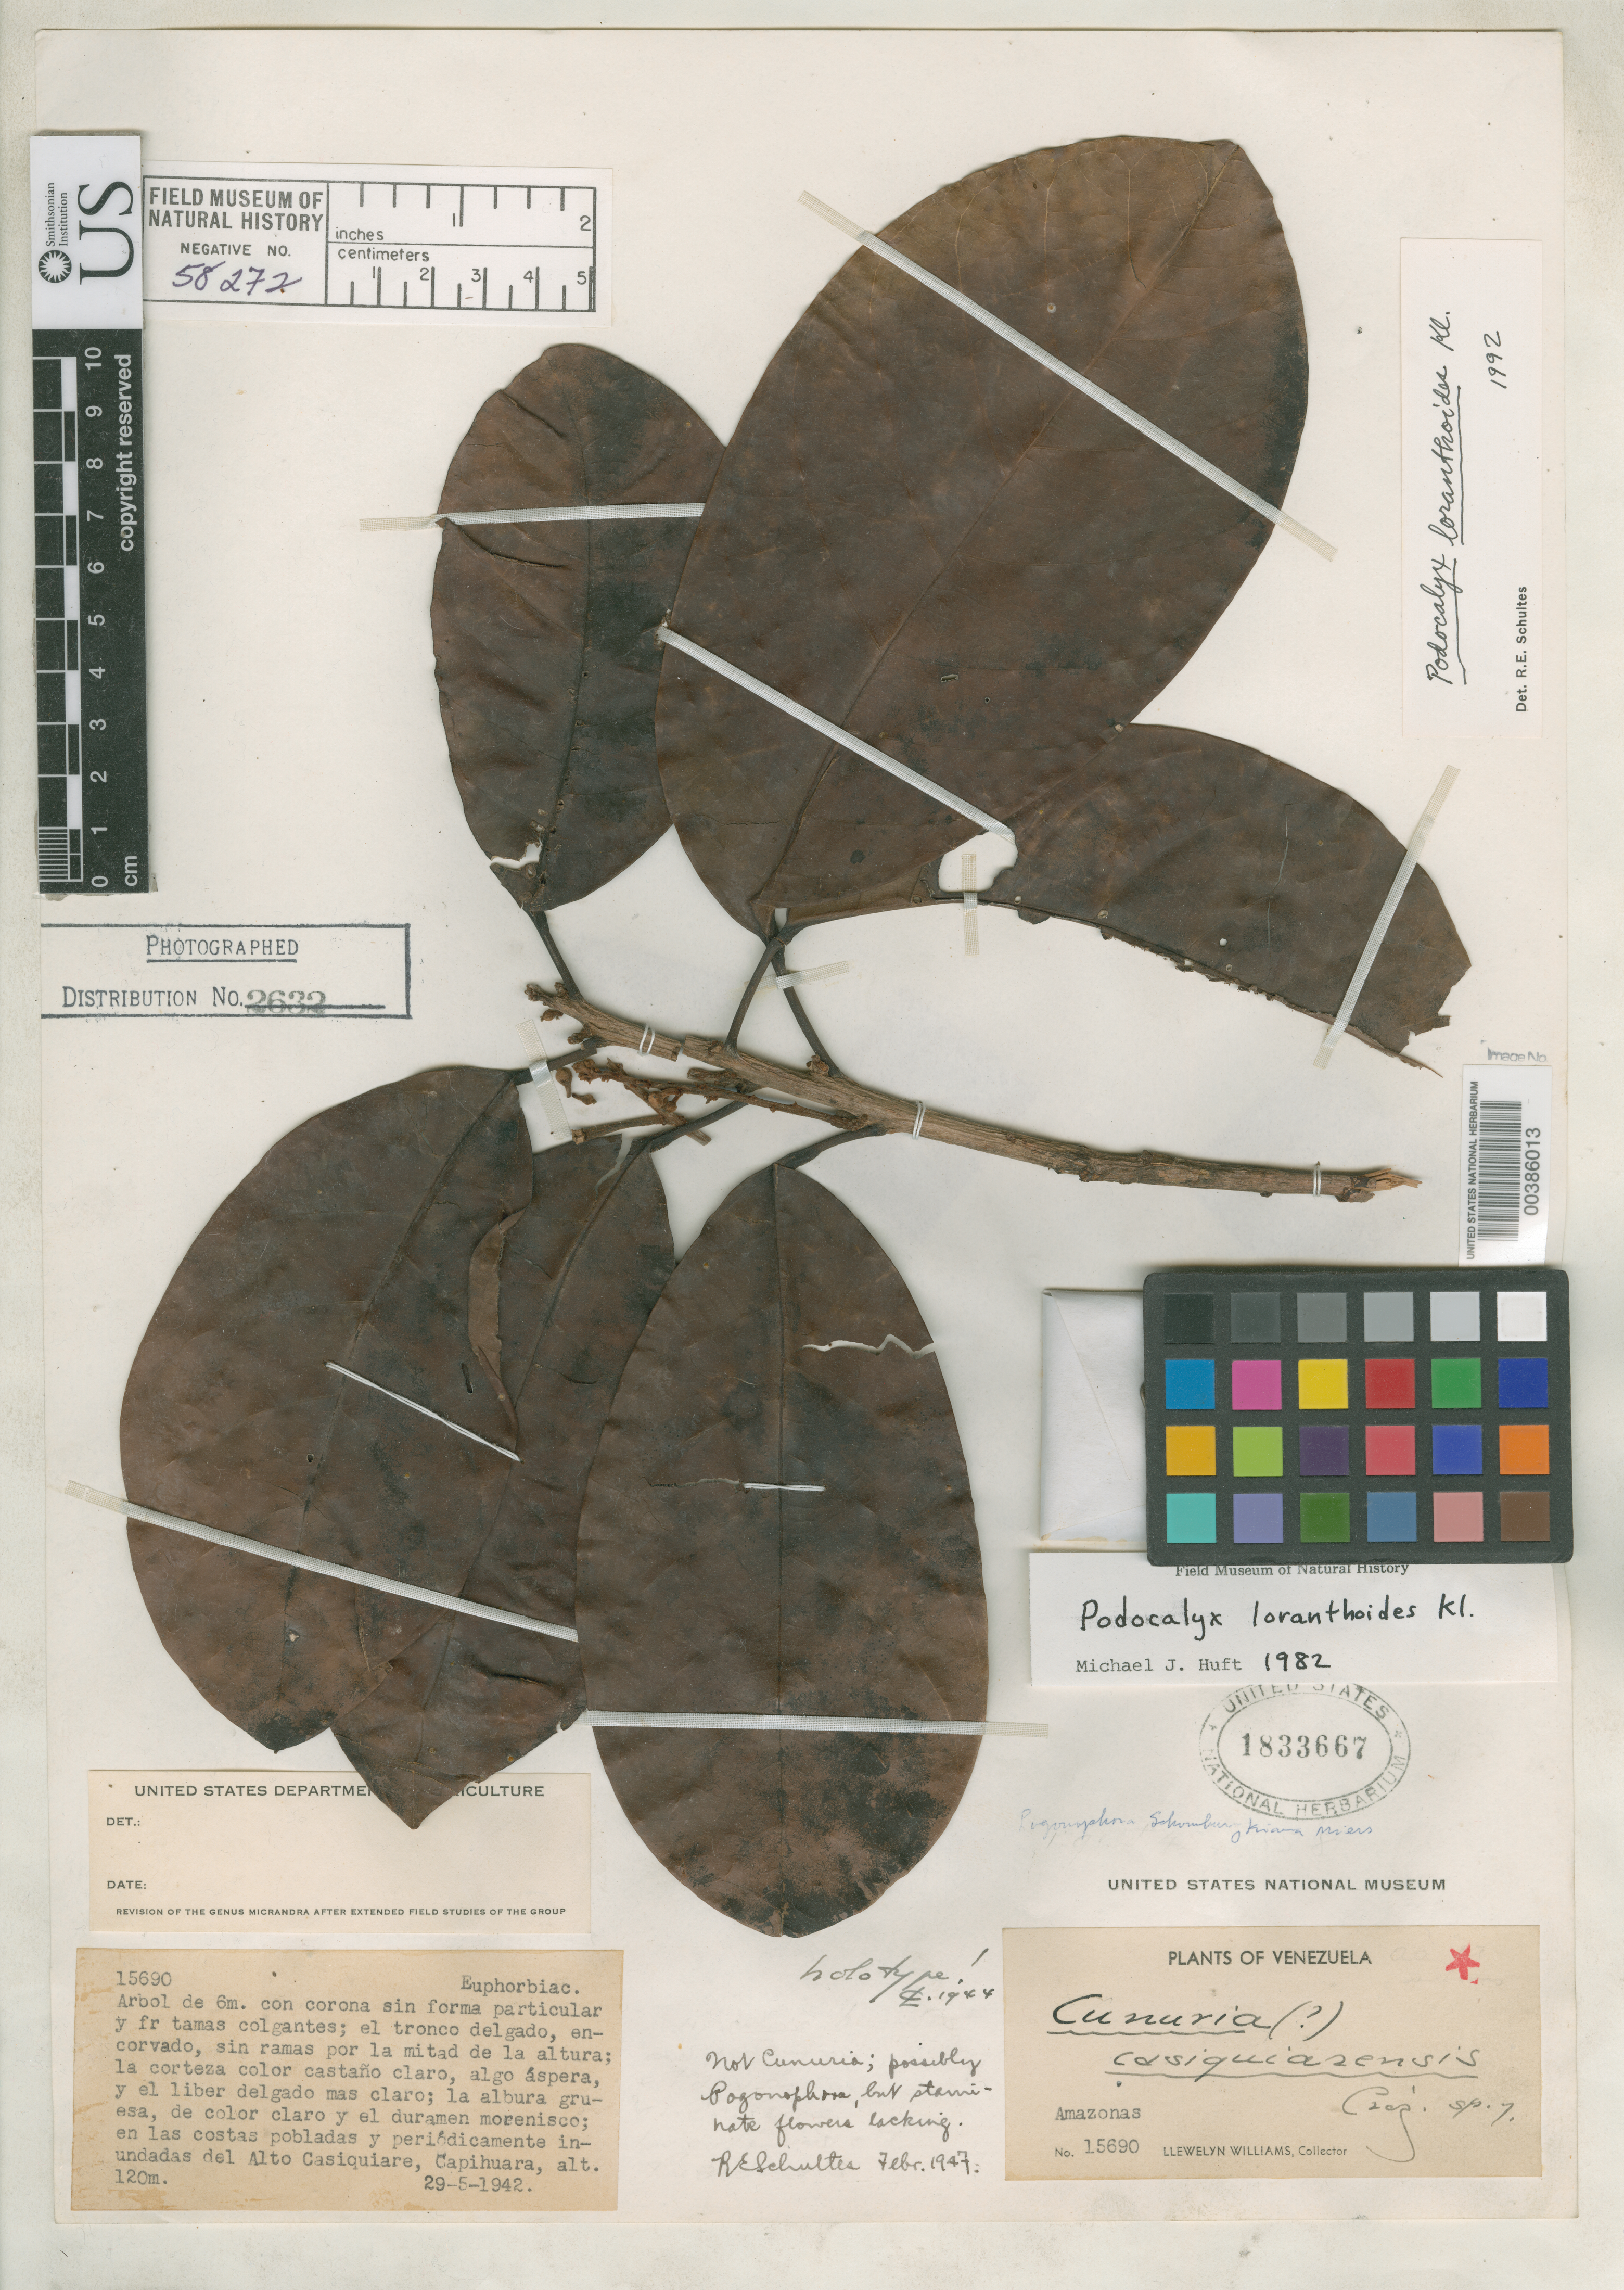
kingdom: Plantae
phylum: Tracheophyta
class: Magnoliopsida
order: Malpighiales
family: Euphorbiaceae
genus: Cunuria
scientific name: Cunuria casiquiarensis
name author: Croizat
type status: Holotype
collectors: Ll. Williams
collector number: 15690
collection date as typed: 29 May 1942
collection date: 1942-05-29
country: Venezuela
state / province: Amazonas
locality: Alto Casiquiare, Capihuara.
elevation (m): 120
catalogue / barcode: US 1833667